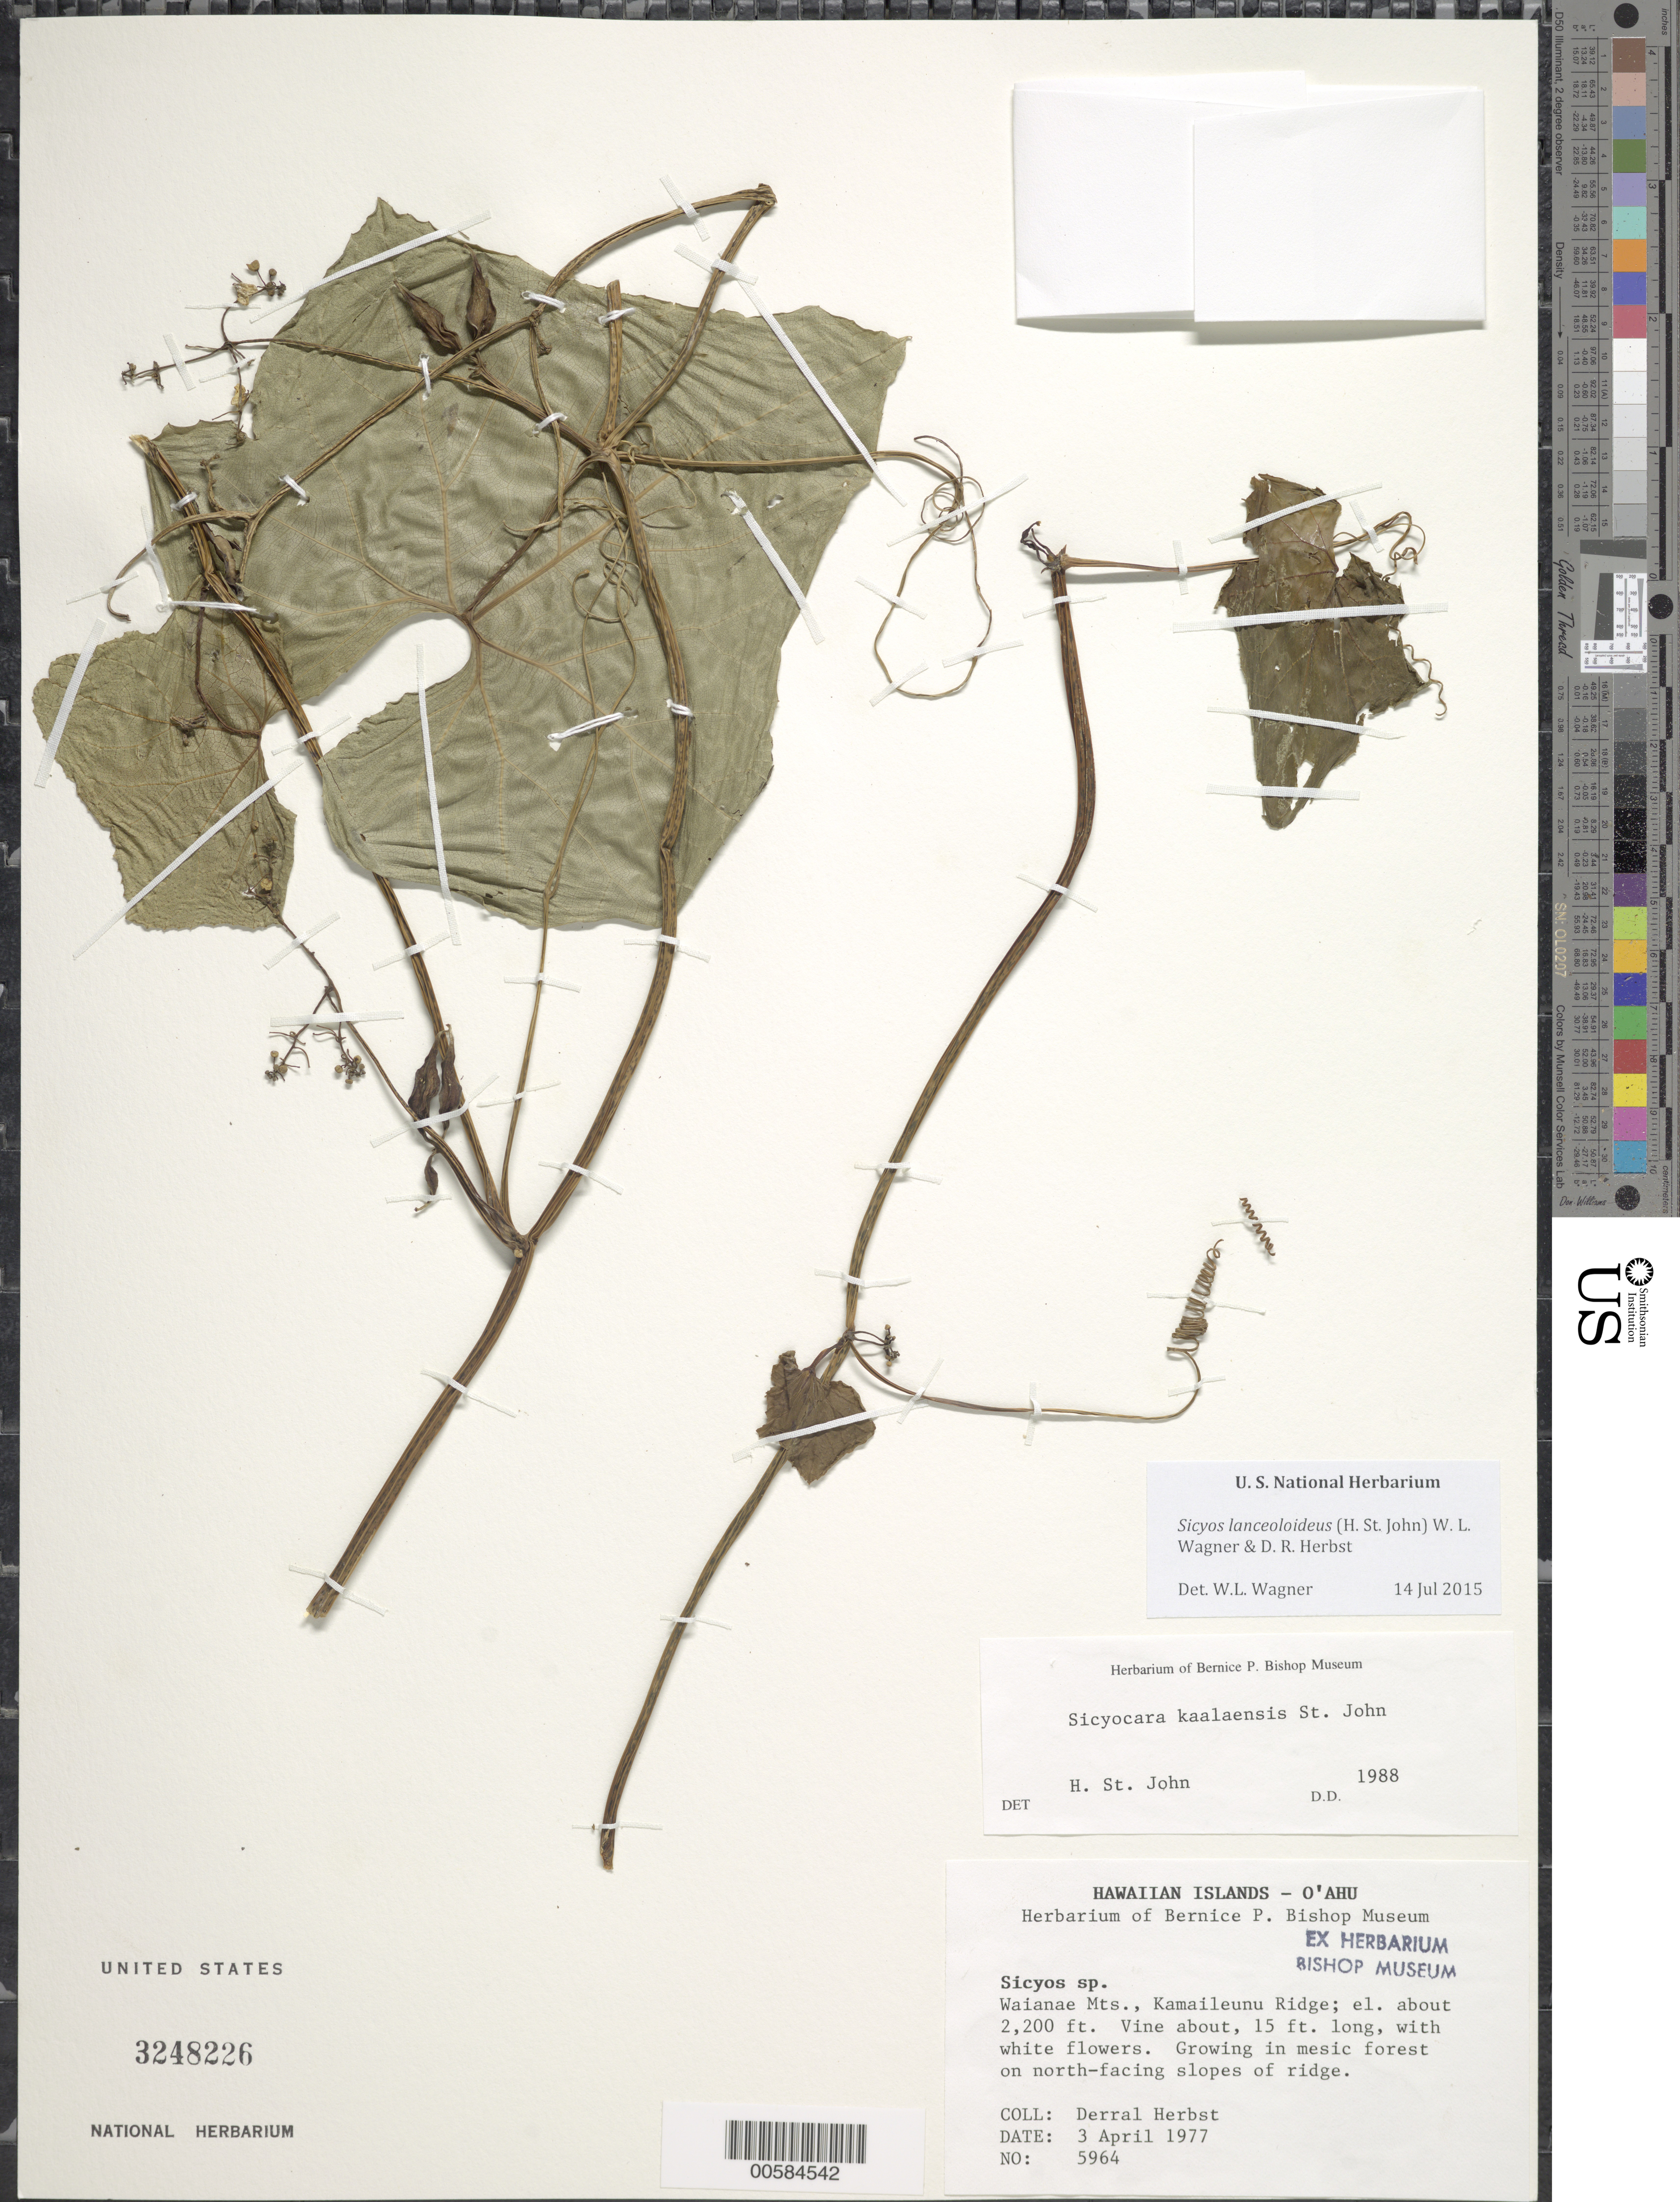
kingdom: Plantae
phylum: Tracheophyta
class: Magnoliopsida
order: Cucurbitales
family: Cucurbitaceae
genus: Sicyos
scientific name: Sicyos lanceoloideus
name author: (H. St. John) W.L. Wagner & D.R. Herbst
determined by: Wagner, W. L., (BOT), Smithsonian Institution - National Museum of Natural History (UNITED STATES)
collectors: D. R. Herbst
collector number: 5964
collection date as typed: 3 Apr 1977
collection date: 1977-04-03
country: United States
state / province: Hawaii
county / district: Honolulu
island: Oahu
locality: Waianae Mts., Kamaileunu Ridge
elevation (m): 671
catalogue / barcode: US 3248226